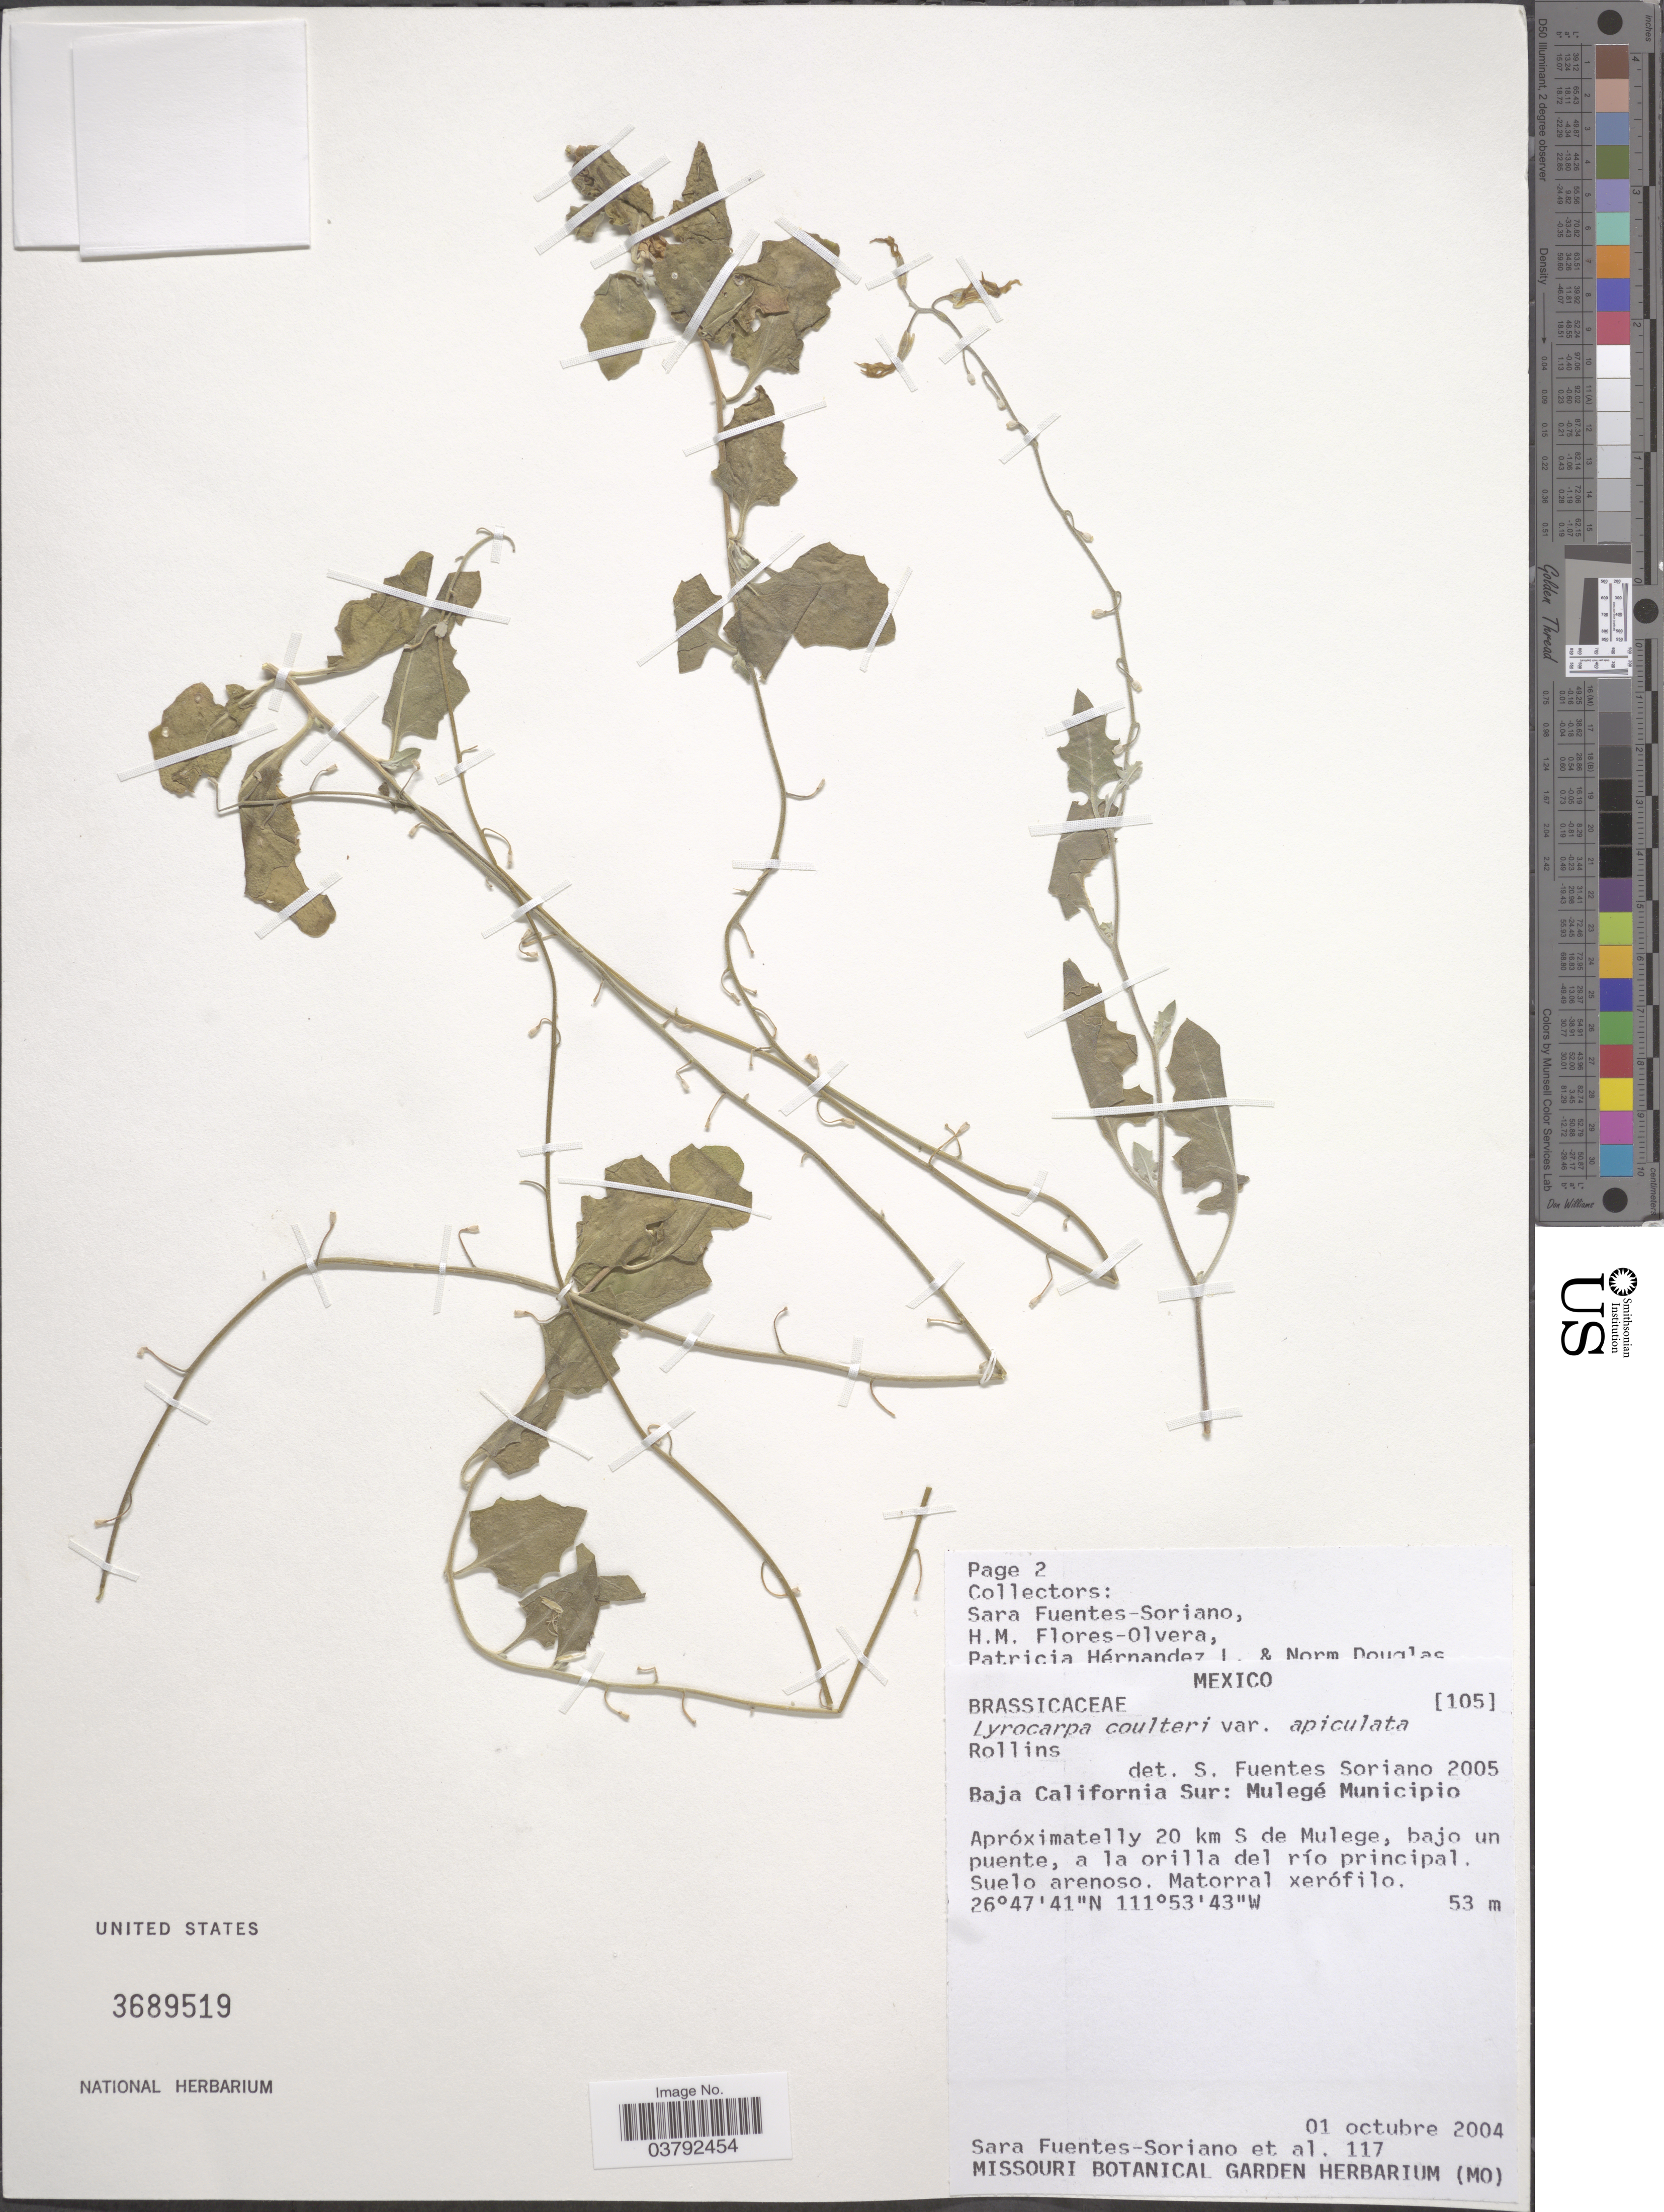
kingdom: Plantae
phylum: Tracheophyta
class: Magnoliopsida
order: Brassicales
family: Brassicaceae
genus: Lyrocarpa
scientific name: Lyrocarpa coulteri var. apiculata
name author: Rollins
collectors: S. Fuentes-Soriano & et al.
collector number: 117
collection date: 2004-10-01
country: Mexico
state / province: Baja California Sur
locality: Mulegé Municipio. Apróximatelly 20 km S de Mulege, bajo un puente, a la orilla del río principal.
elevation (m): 53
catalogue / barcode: US 3689519